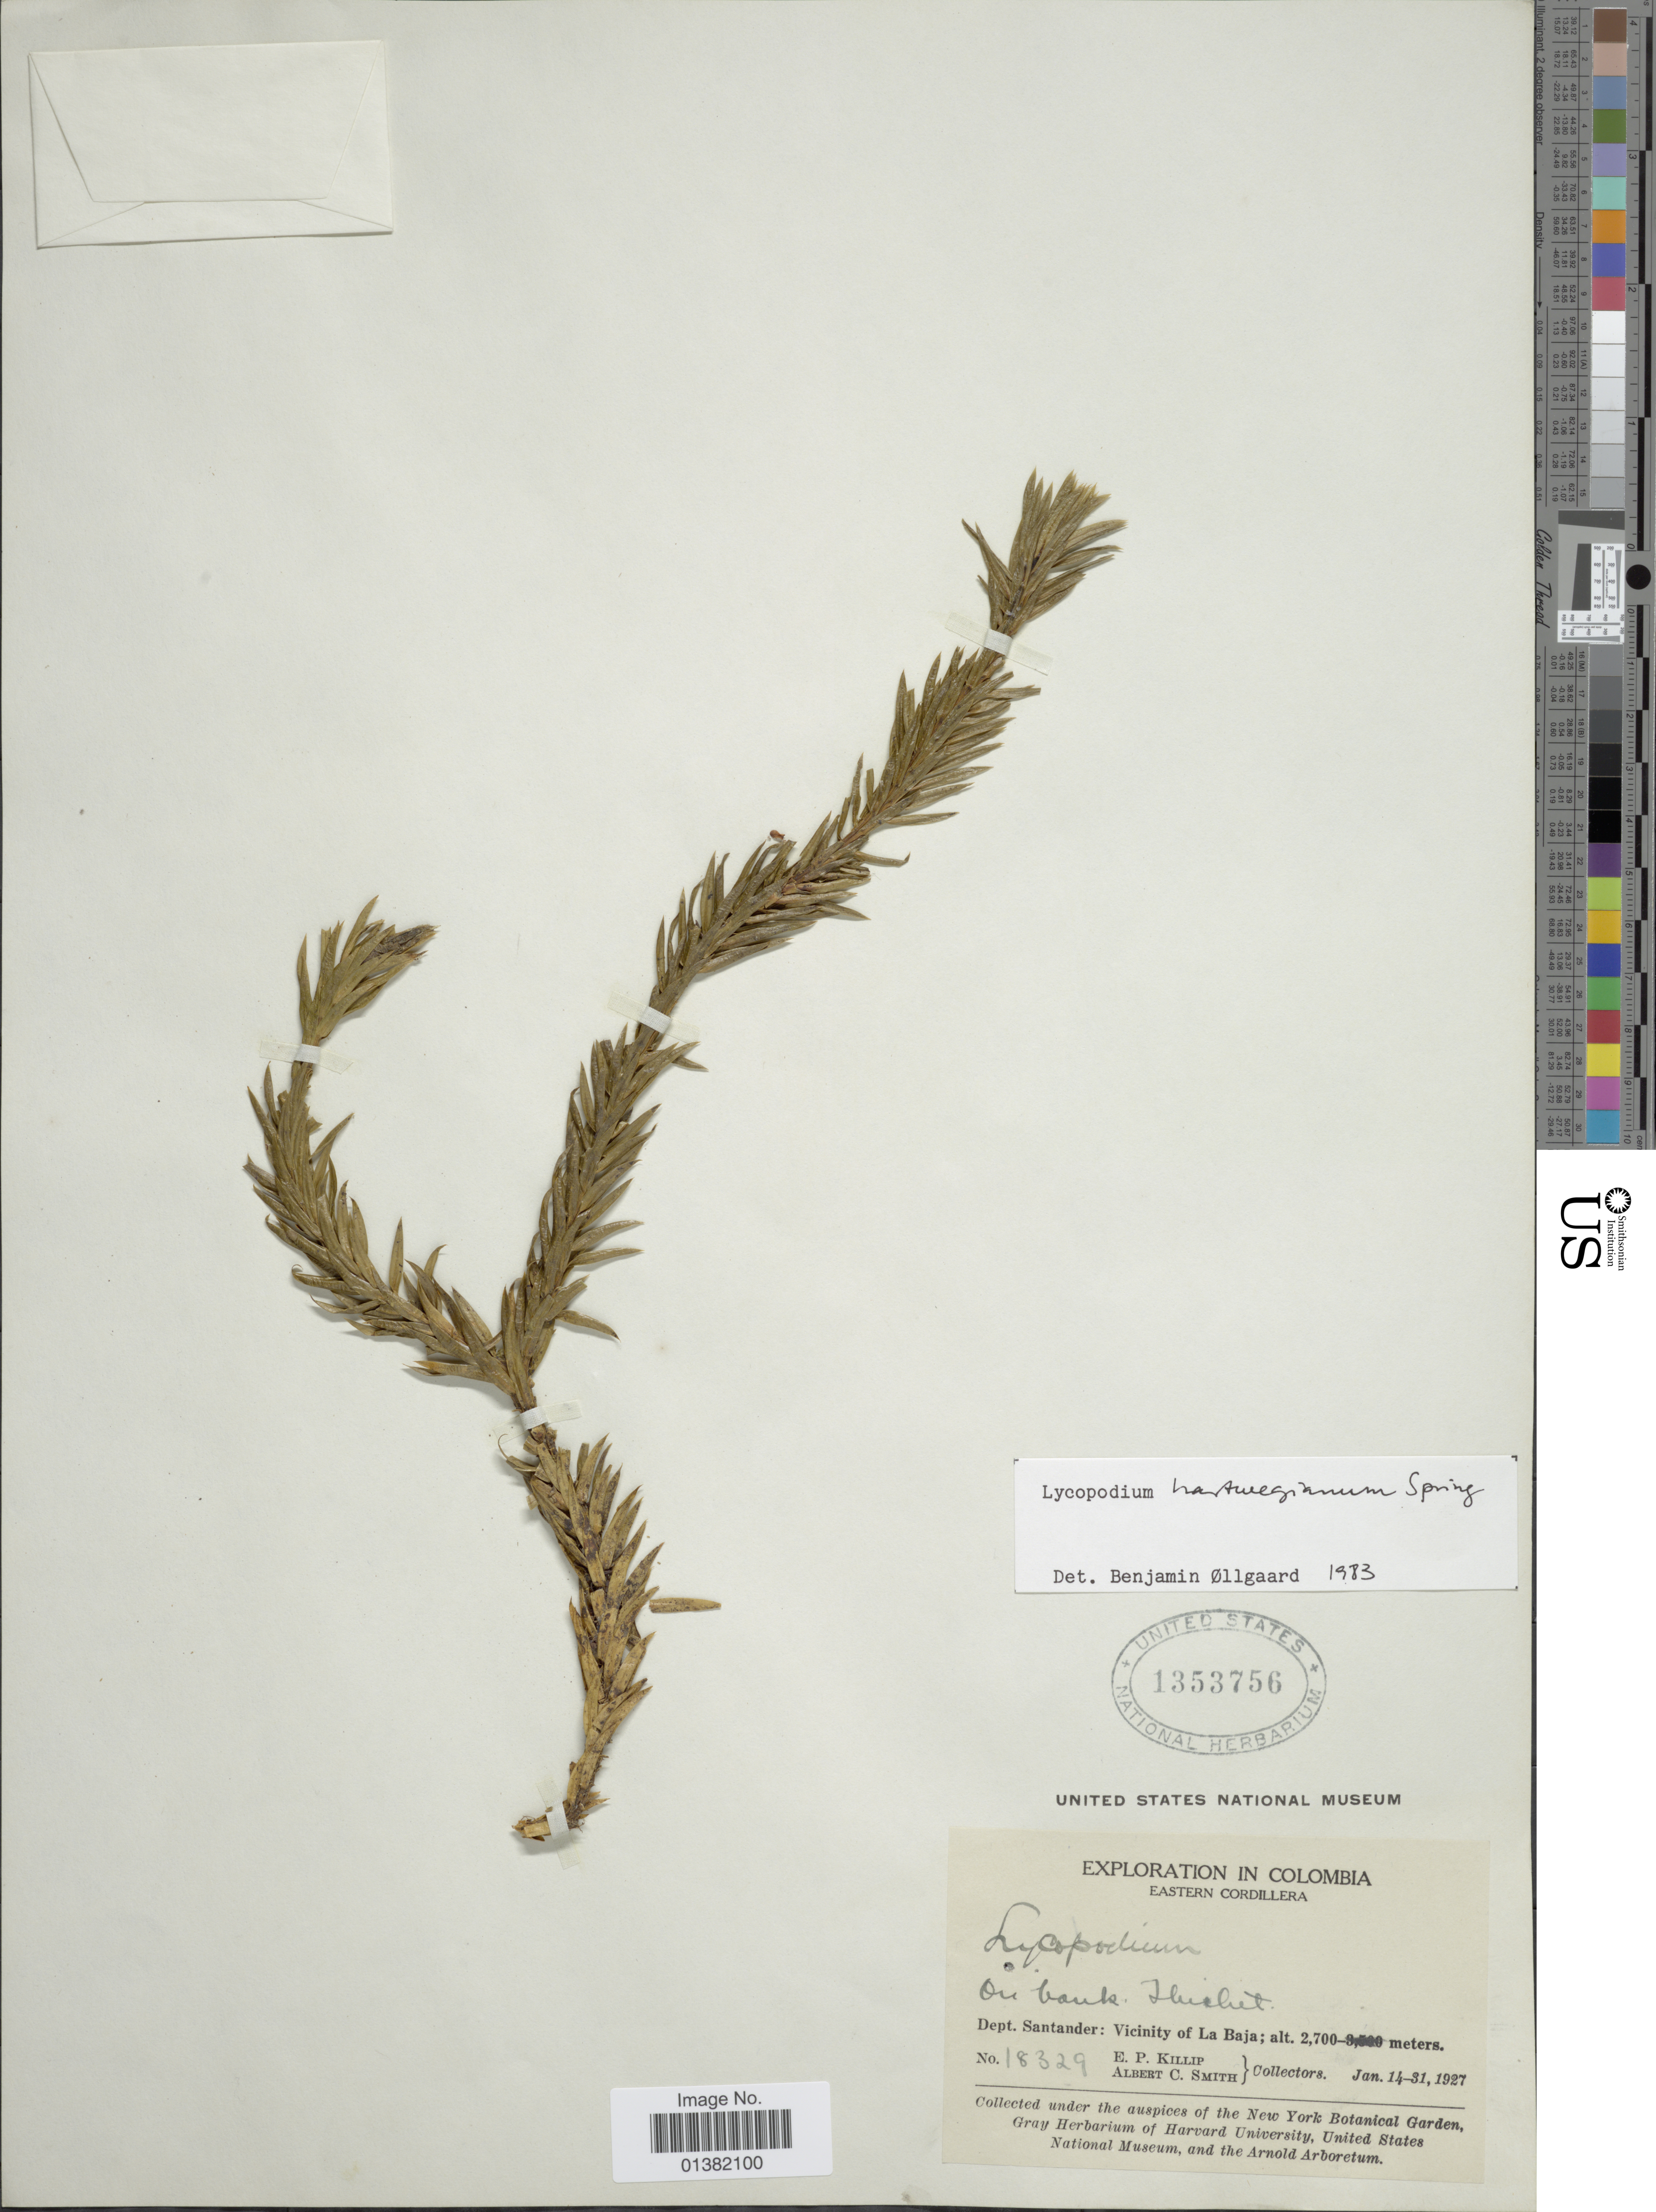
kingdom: Plantae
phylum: Tracheophyta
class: Lycopodiopsida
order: Lycopodiales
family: Lycopodiaceae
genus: Phlegmariurus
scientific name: Phlegmariurus hartwegianus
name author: (Spring) B. Øllg.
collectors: E. P. Killip & A. C. Smith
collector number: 18329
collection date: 1927-01-14/1927-01-31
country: Colombia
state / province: Santander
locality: Eastern Cordillera. Vicinity of La Baja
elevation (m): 2700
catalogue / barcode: US 1353756